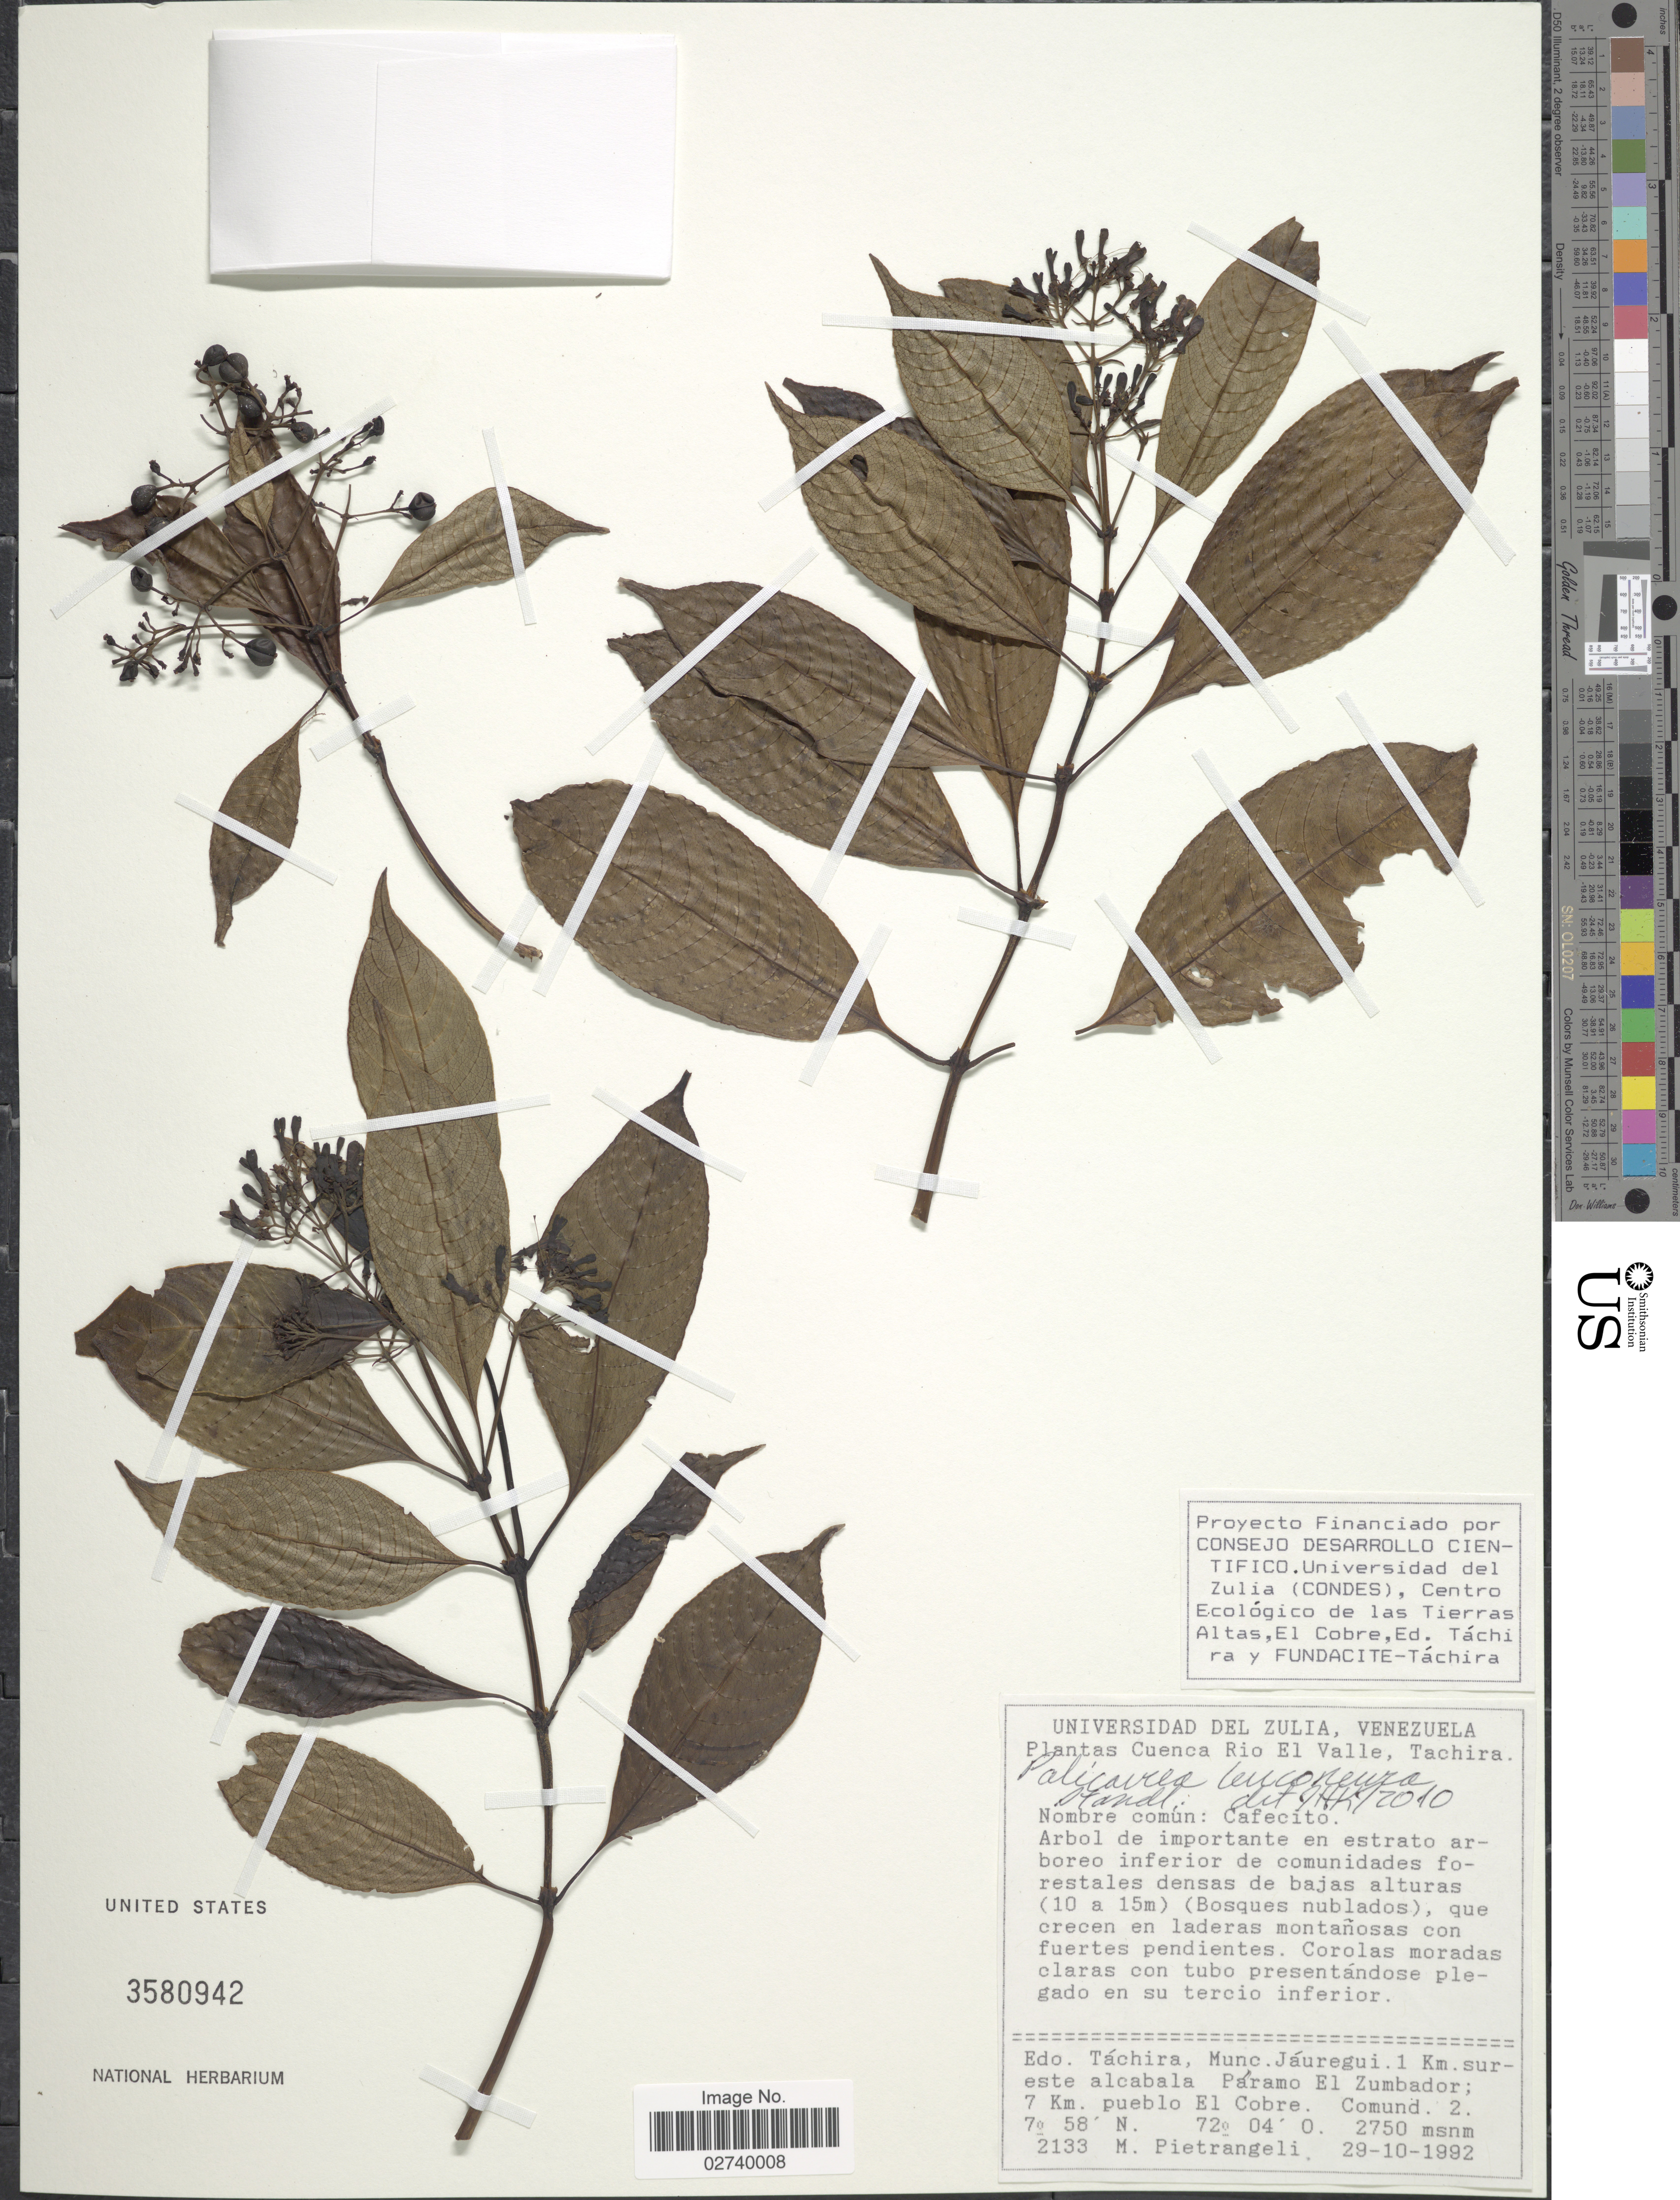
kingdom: Plantae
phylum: Tracheophyta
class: Magnoliopsida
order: Gentianales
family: Rubiaceae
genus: Palicourea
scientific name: Palicourea leuconeura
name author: Standl.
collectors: M. Pietrangeli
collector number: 2133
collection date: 1992-10-29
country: Venezuela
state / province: Tachira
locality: Munc. Jáuregui. 1 Km. sureste alcabala Páramo El Zumbador; 7 Km. pueblo El Cobre. Comund. 2. Cuenca Rio El Valle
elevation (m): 2750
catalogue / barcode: US 3580942